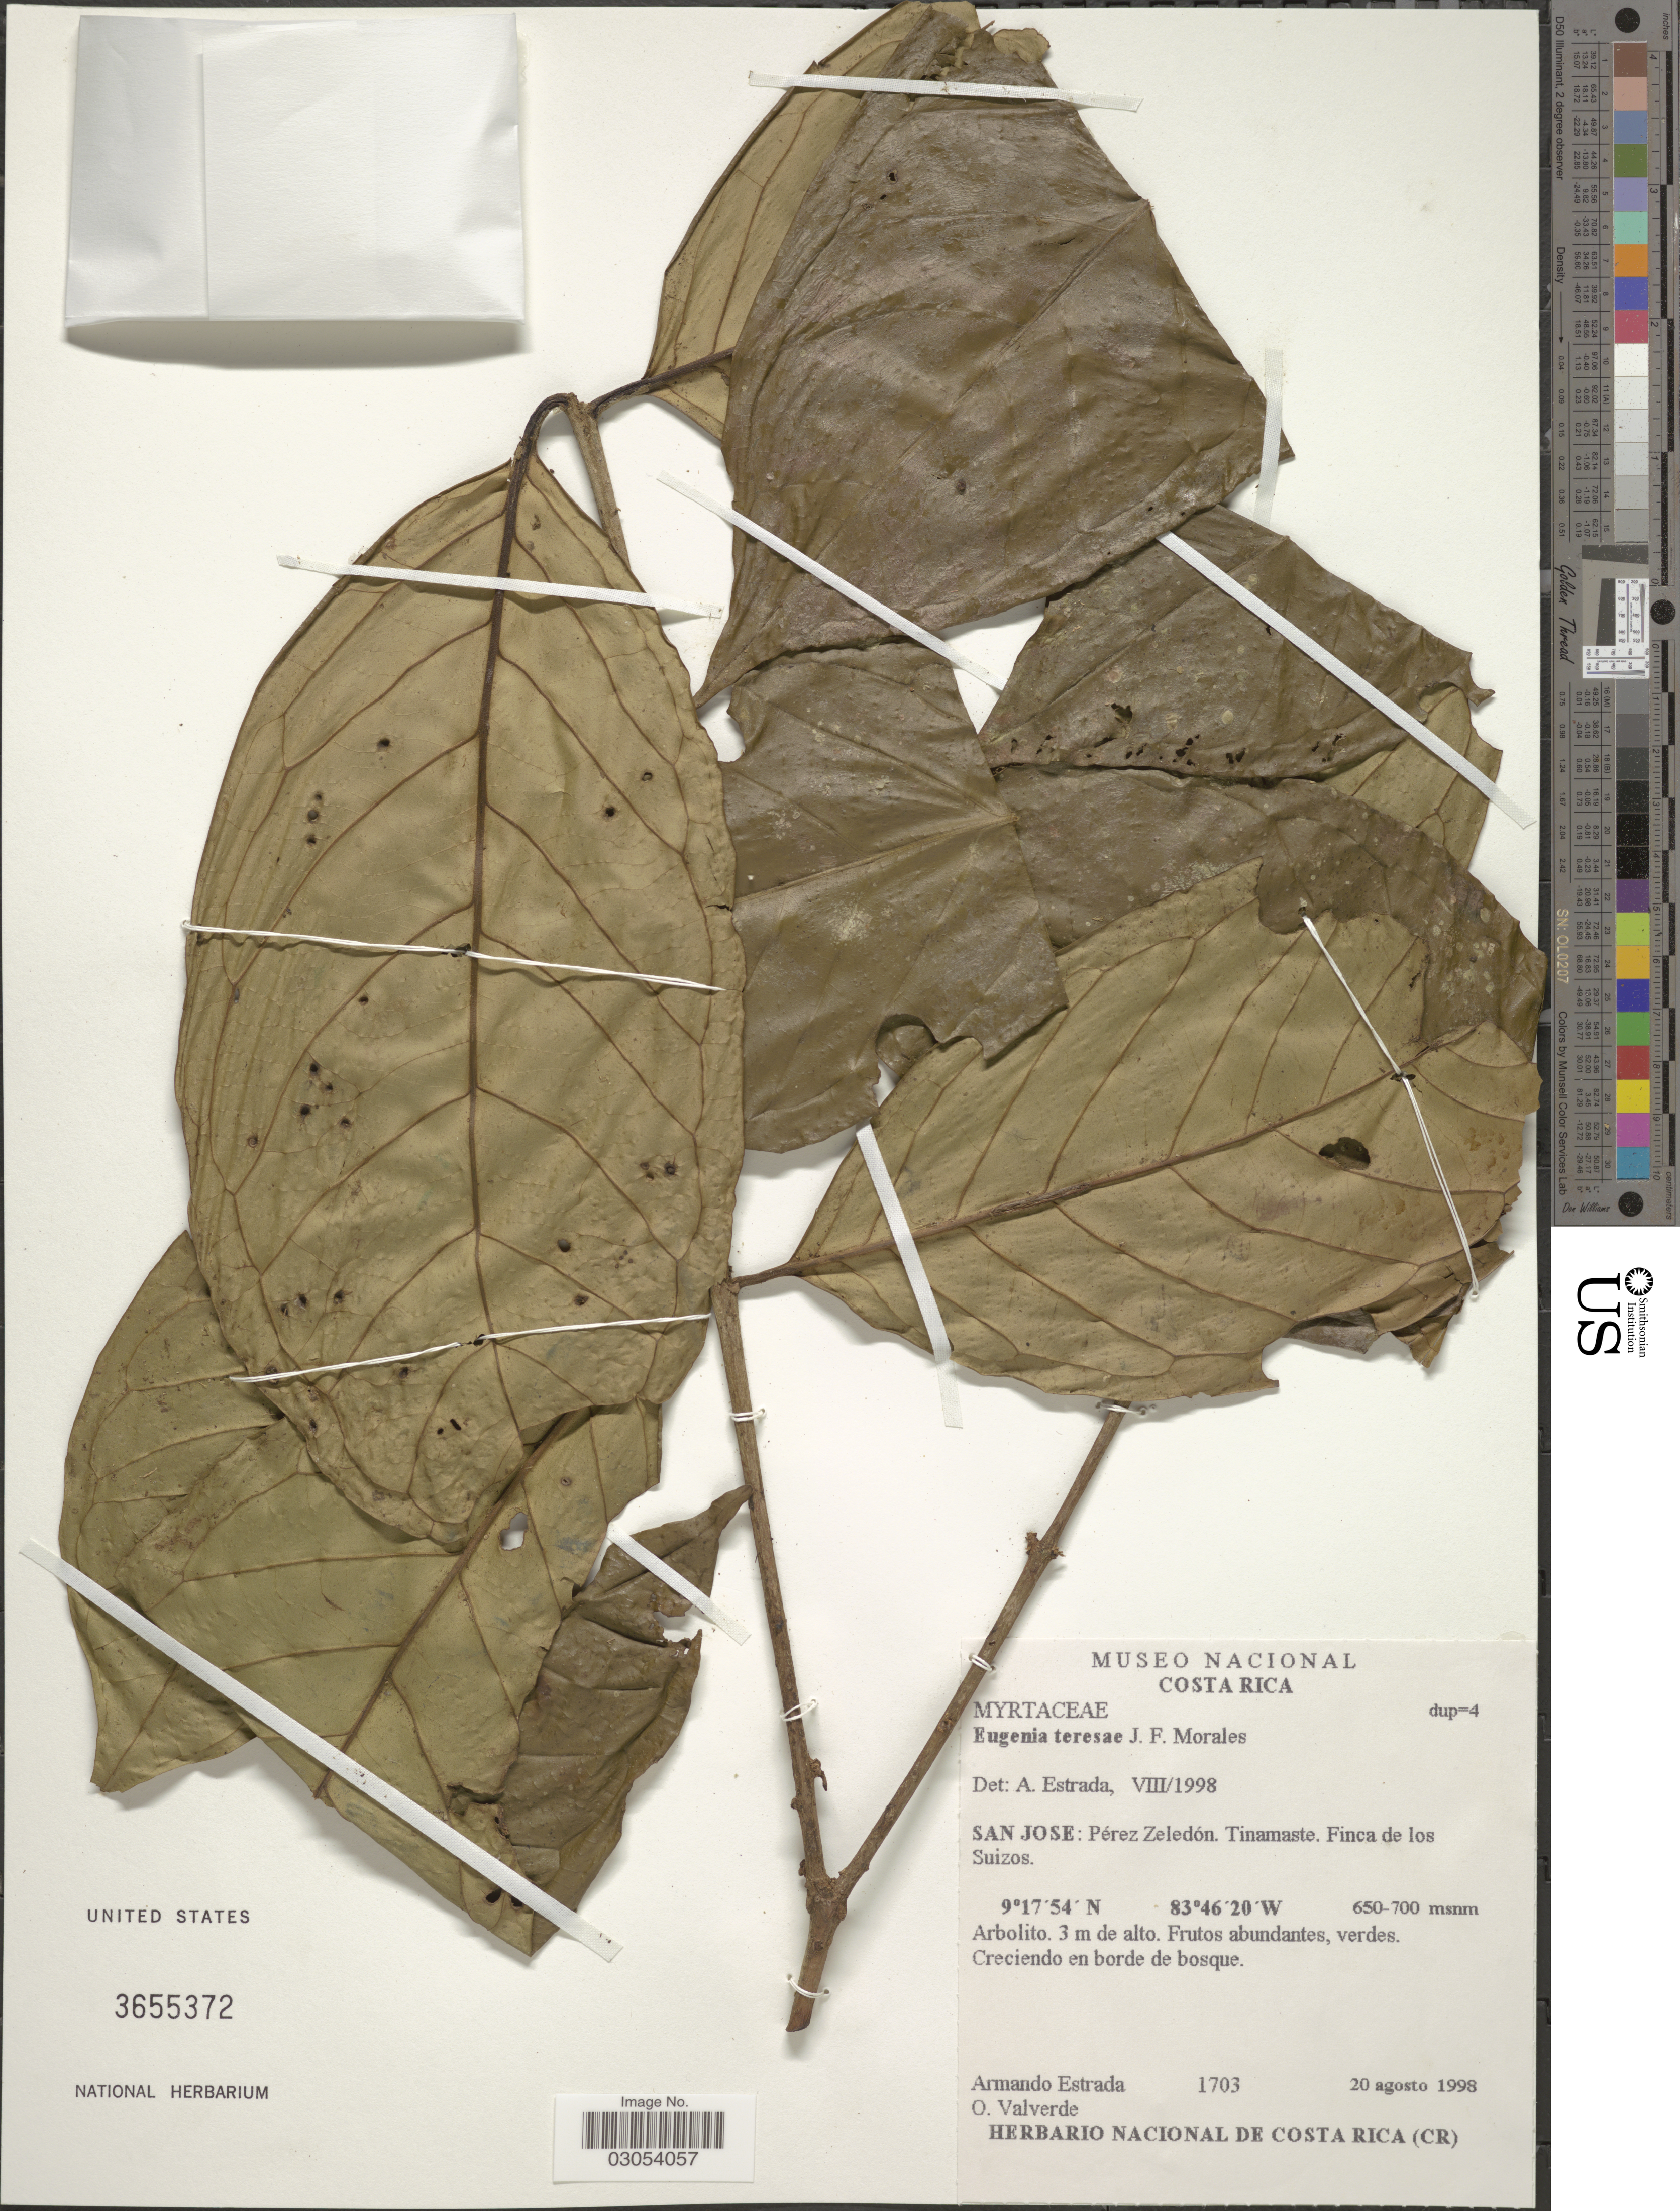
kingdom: Plantae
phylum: Tracheophyta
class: Magnoliopsida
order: Myrtales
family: Myrtaceae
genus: Eugenia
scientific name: Eugenia teresae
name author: J.F. Morales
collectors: A. Estrada & O. Valverde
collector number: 1703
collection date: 1998-08-20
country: Costa Rica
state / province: San José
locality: Pérez Zeledón. Tinamaste. Finca de los Suizos.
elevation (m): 650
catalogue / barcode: US 3655372